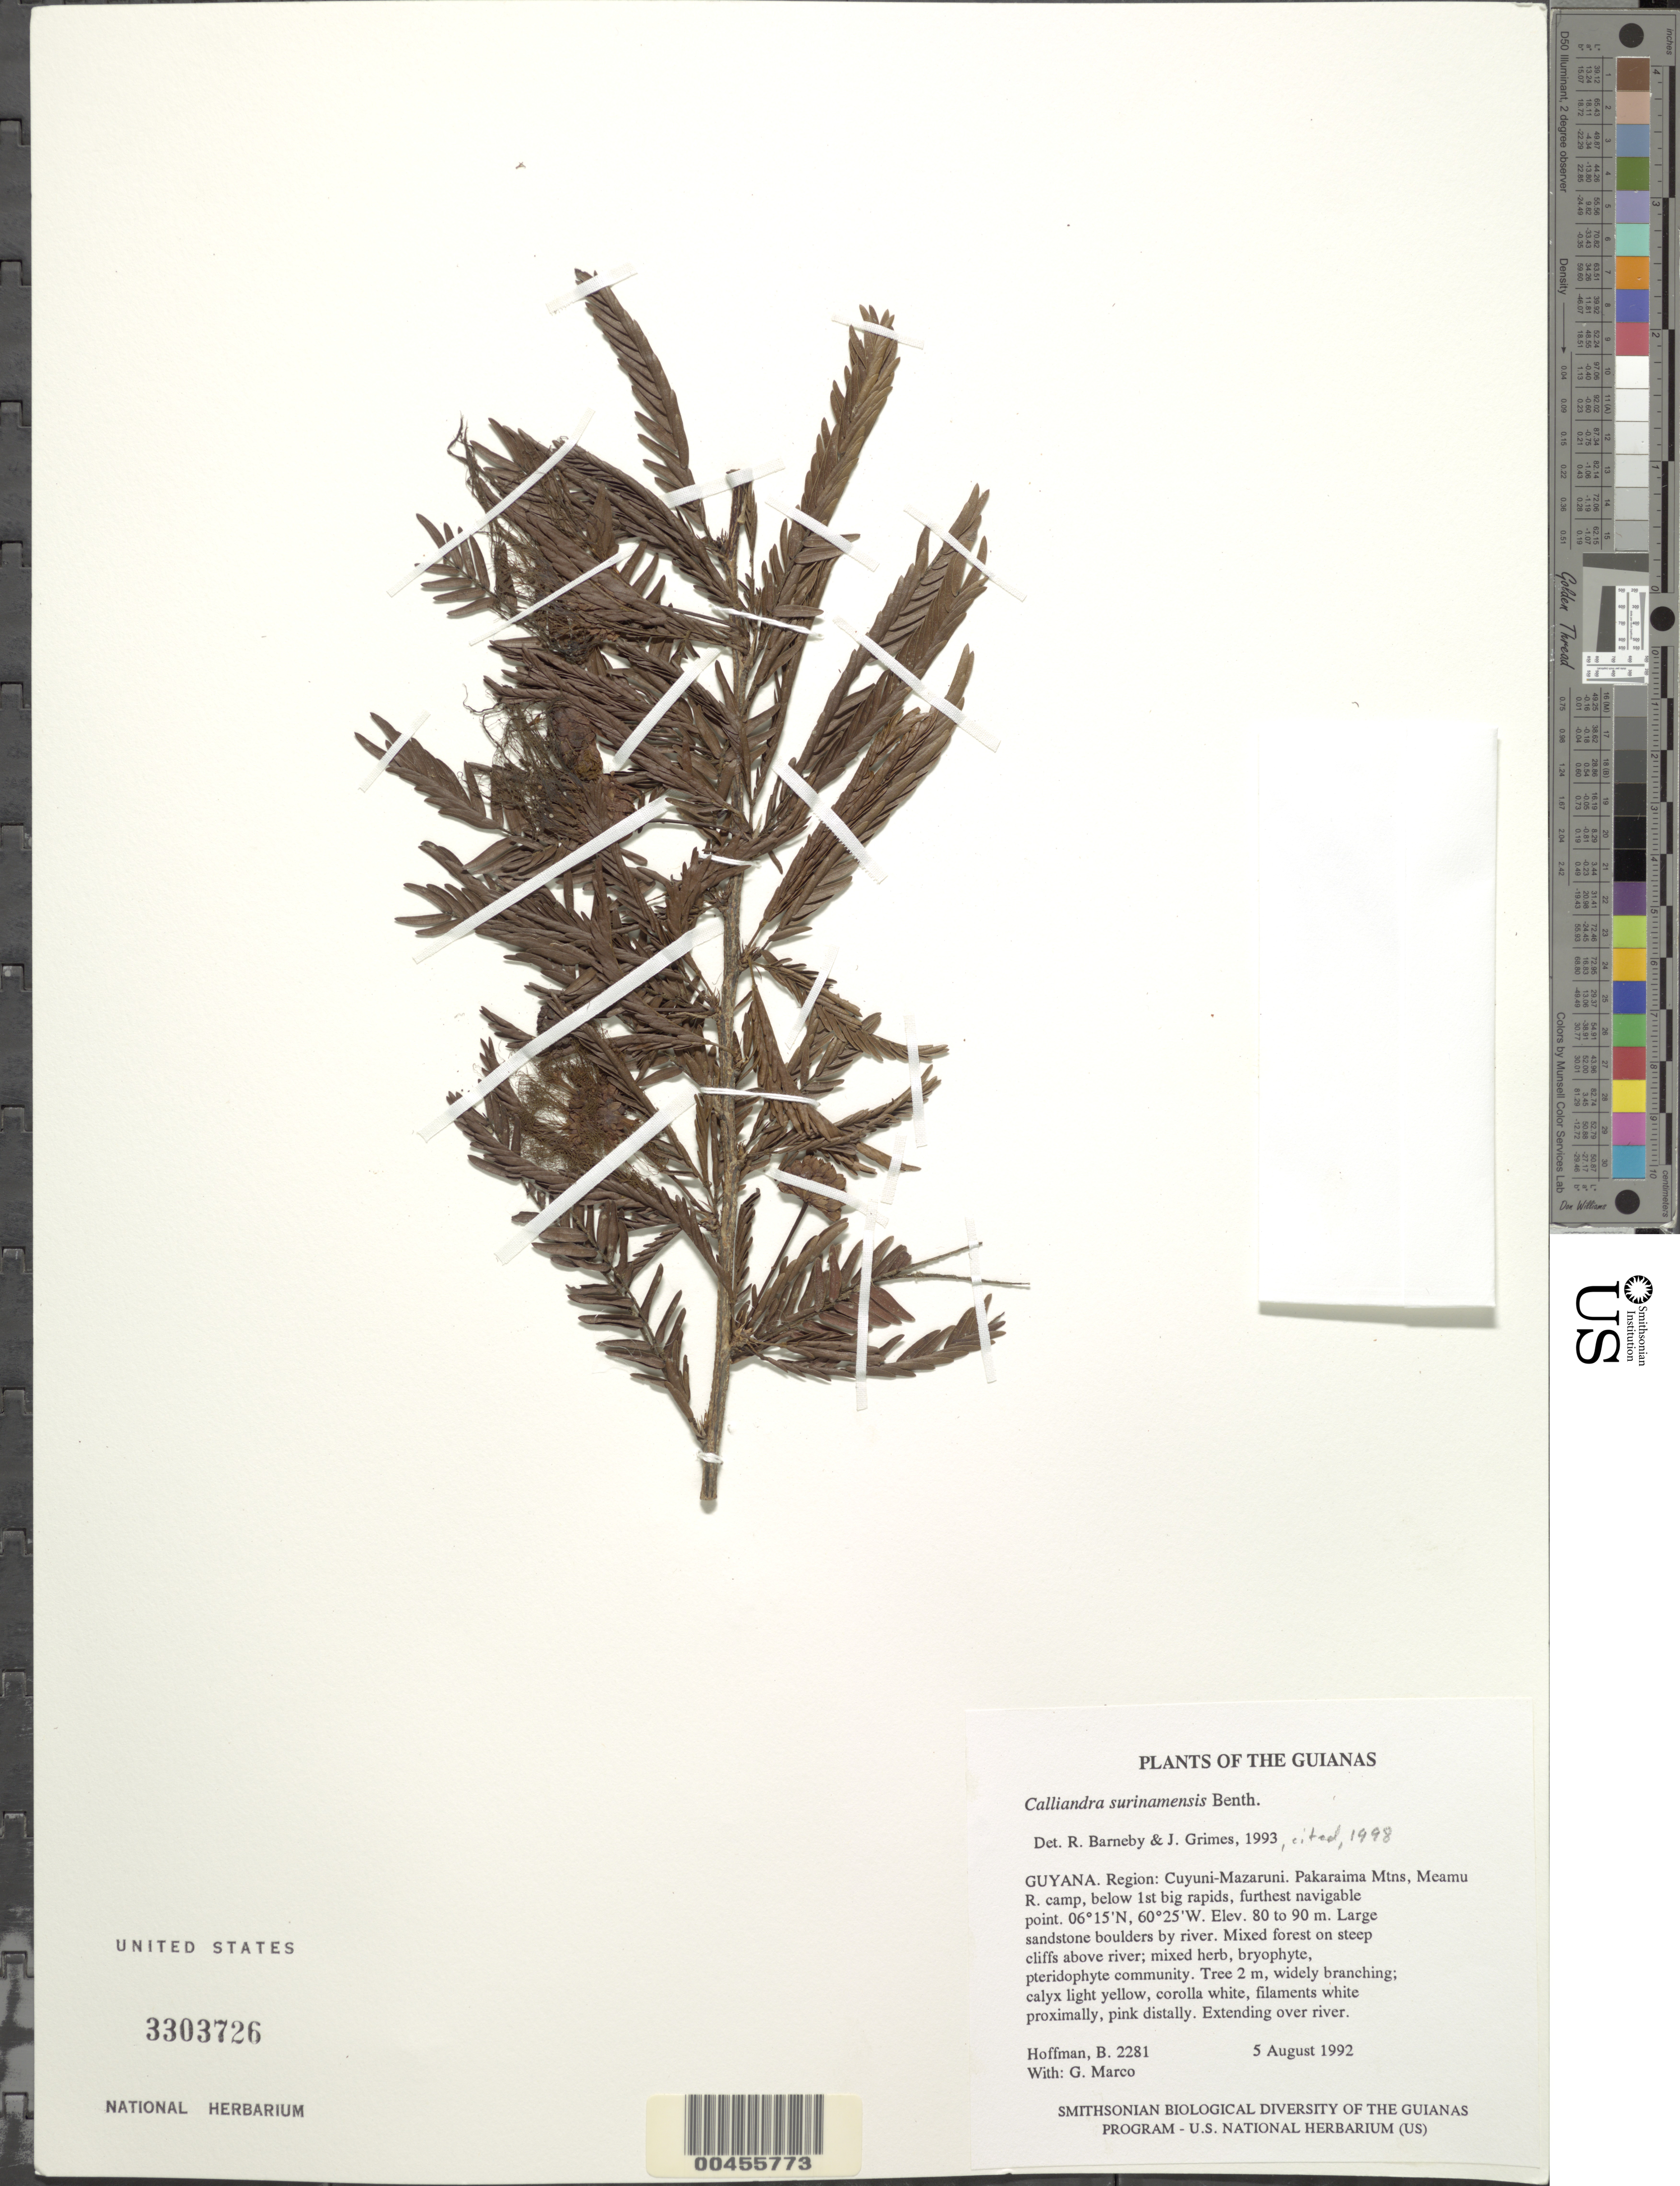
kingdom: Plantae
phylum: Tracheophyta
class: Magnoliopsida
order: Fabales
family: Fabaceae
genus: Calliandra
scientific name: Calliandra surinamensis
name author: Benth.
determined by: Barneby, R. C.; Grimes, J. W.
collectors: B. Hoffman & G. Marco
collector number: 2281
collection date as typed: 5 August 1992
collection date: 1992-08-05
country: Guyana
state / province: Cuyuni-Mazaruni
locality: Pakaraima Mountains, Meamu River camp, below 1st big rapids, furthest navigable point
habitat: Large sandstone boulders by river. Mixed forest on steep cliffs above river; mixed herb, bryophyte, pteridophyte community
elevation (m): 80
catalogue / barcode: US 3303726